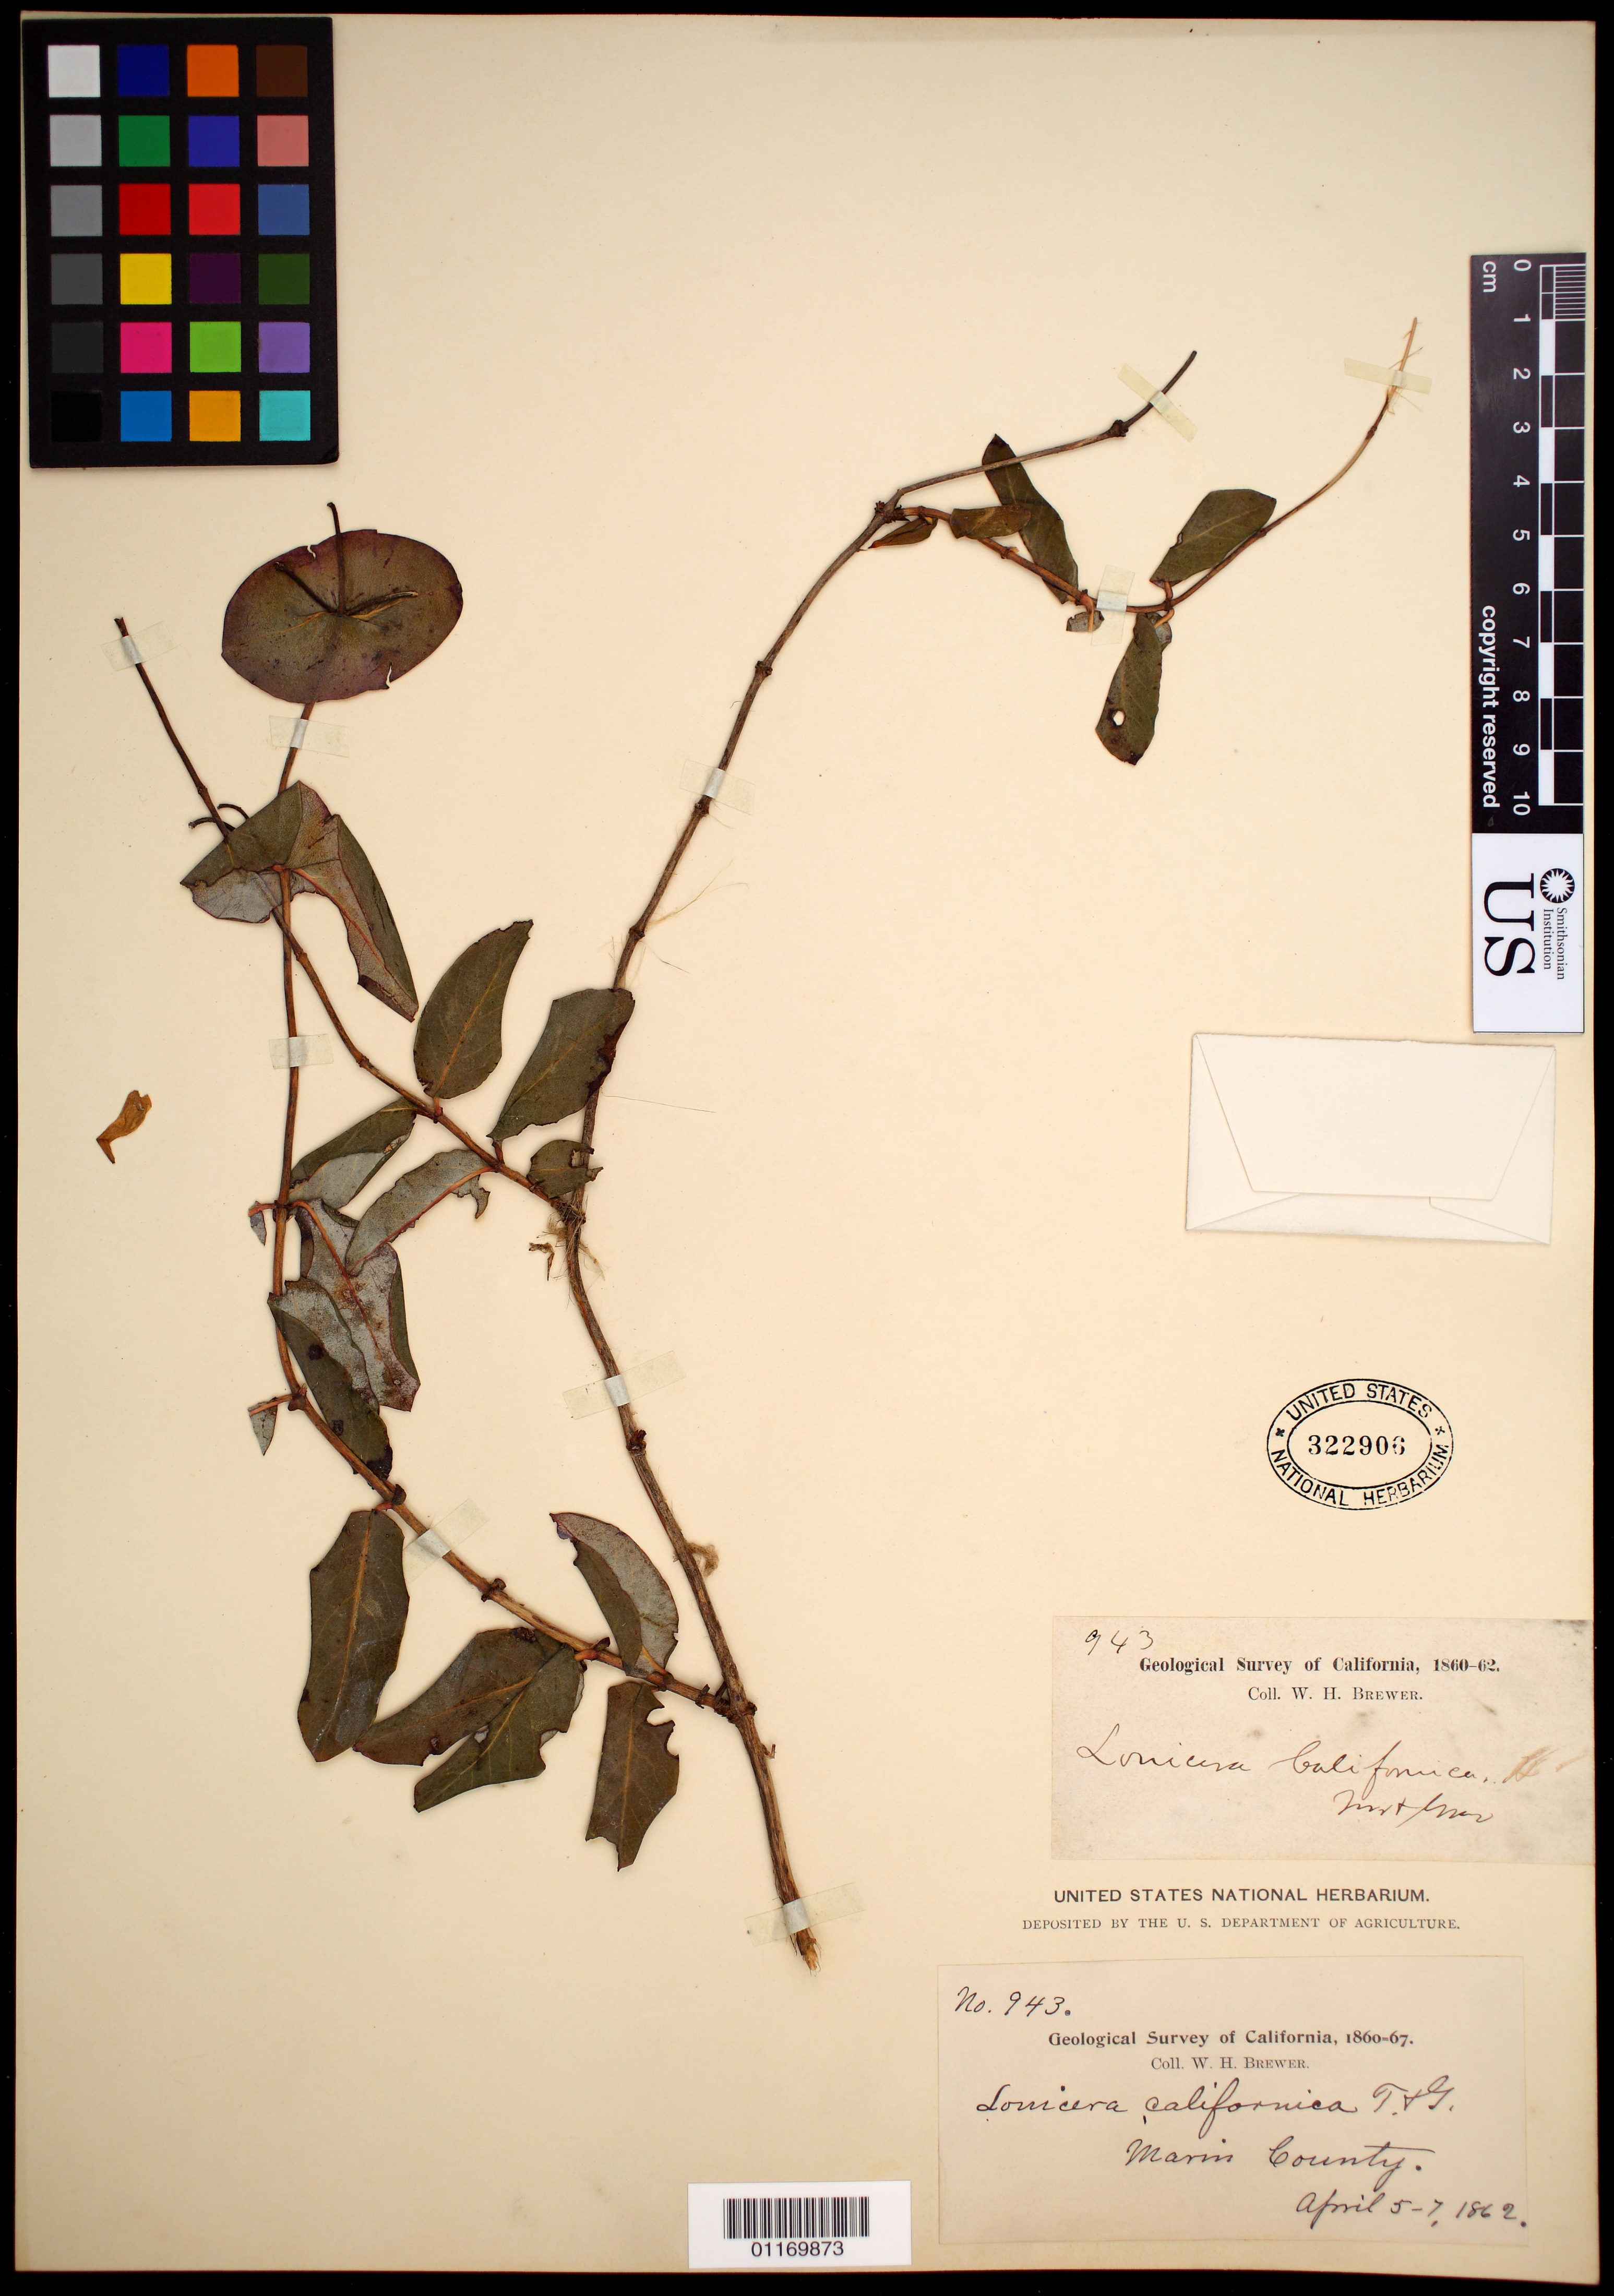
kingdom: Plantae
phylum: Tracheophyta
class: Magnoliopsida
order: Dipsacales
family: Caprifoliaceae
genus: Lonicera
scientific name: Lonicera californica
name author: Torr. & A. Gray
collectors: W. H. Brewer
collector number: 943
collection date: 1862-04-05/1862-04-07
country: United States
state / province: California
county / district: Marin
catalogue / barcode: US 322906